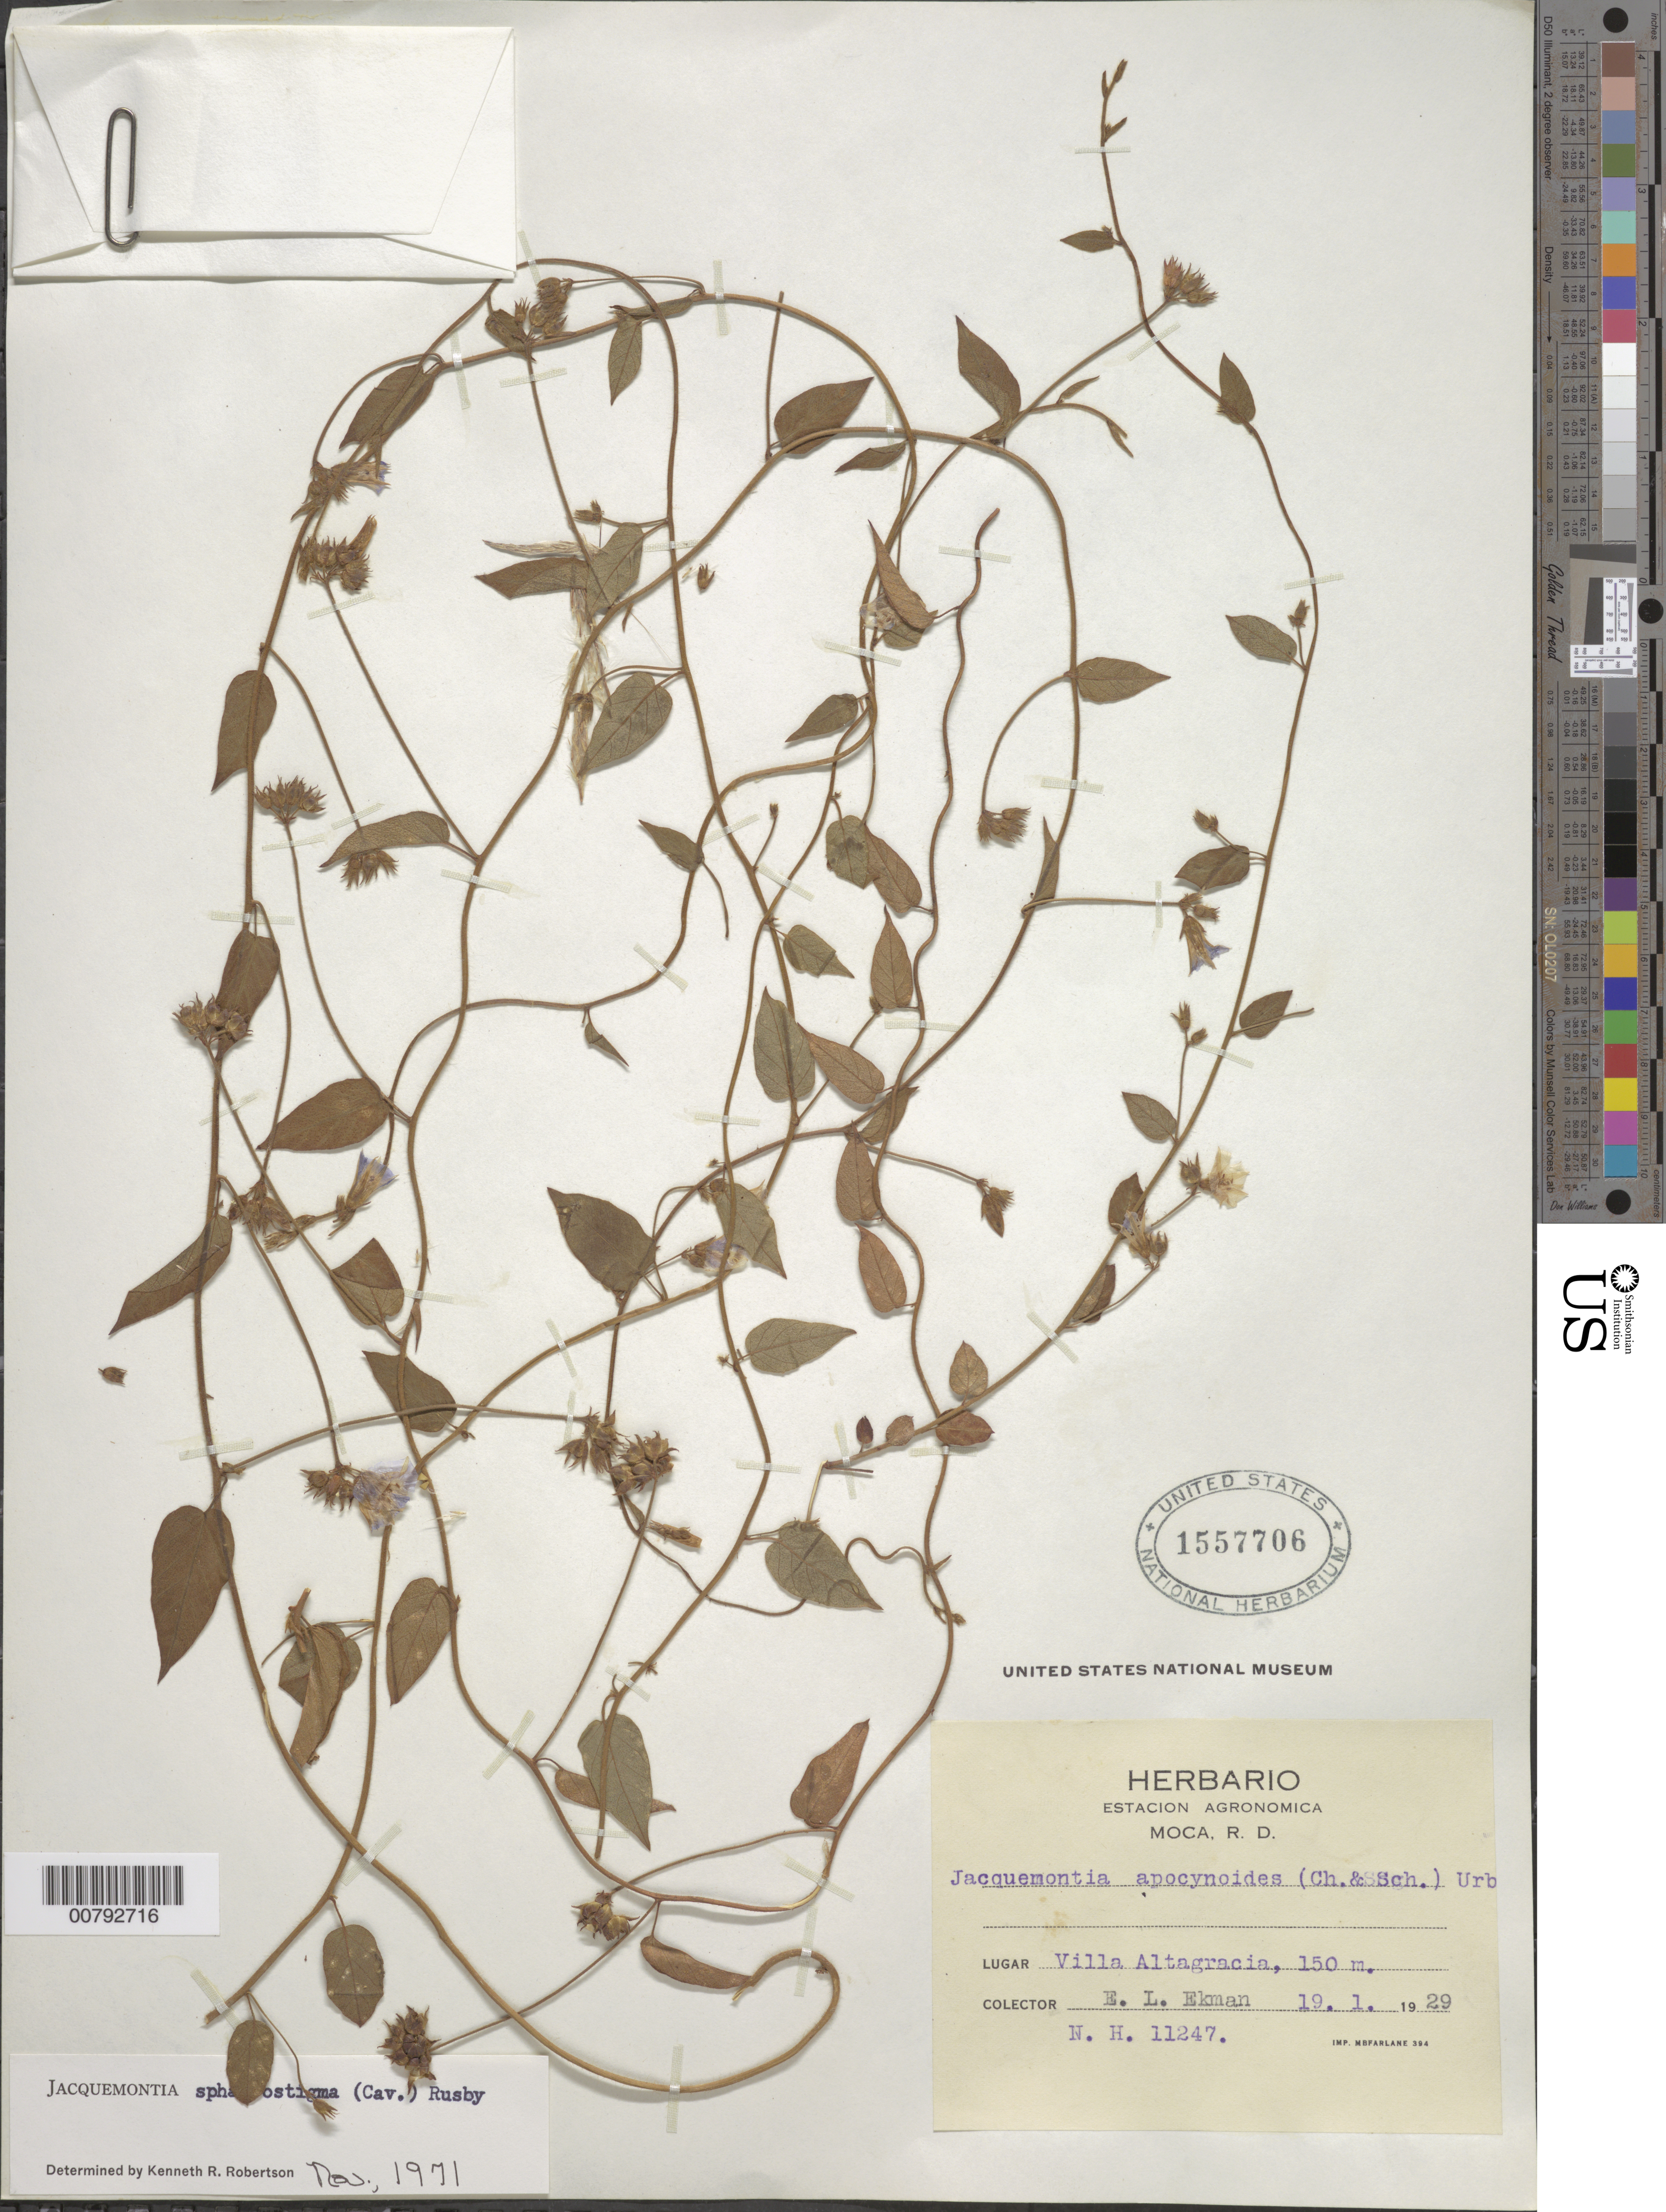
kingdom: Plantae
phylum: Tracheophyta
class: Magnoliopsida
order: Solanales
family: Convolvulaceae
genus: Jacquemontia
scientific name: Jacquemontia spharostigma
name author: (Cav.) Rusby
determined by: Robertson, K. R.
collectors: E. L. Ekman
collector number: H 11247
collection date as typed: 19 Jan 1929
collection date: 1929-01-19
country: Dominican Republic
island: Hispaniola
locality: Moca, Villa Altagracia.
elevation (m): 150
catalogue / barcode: US 1557706